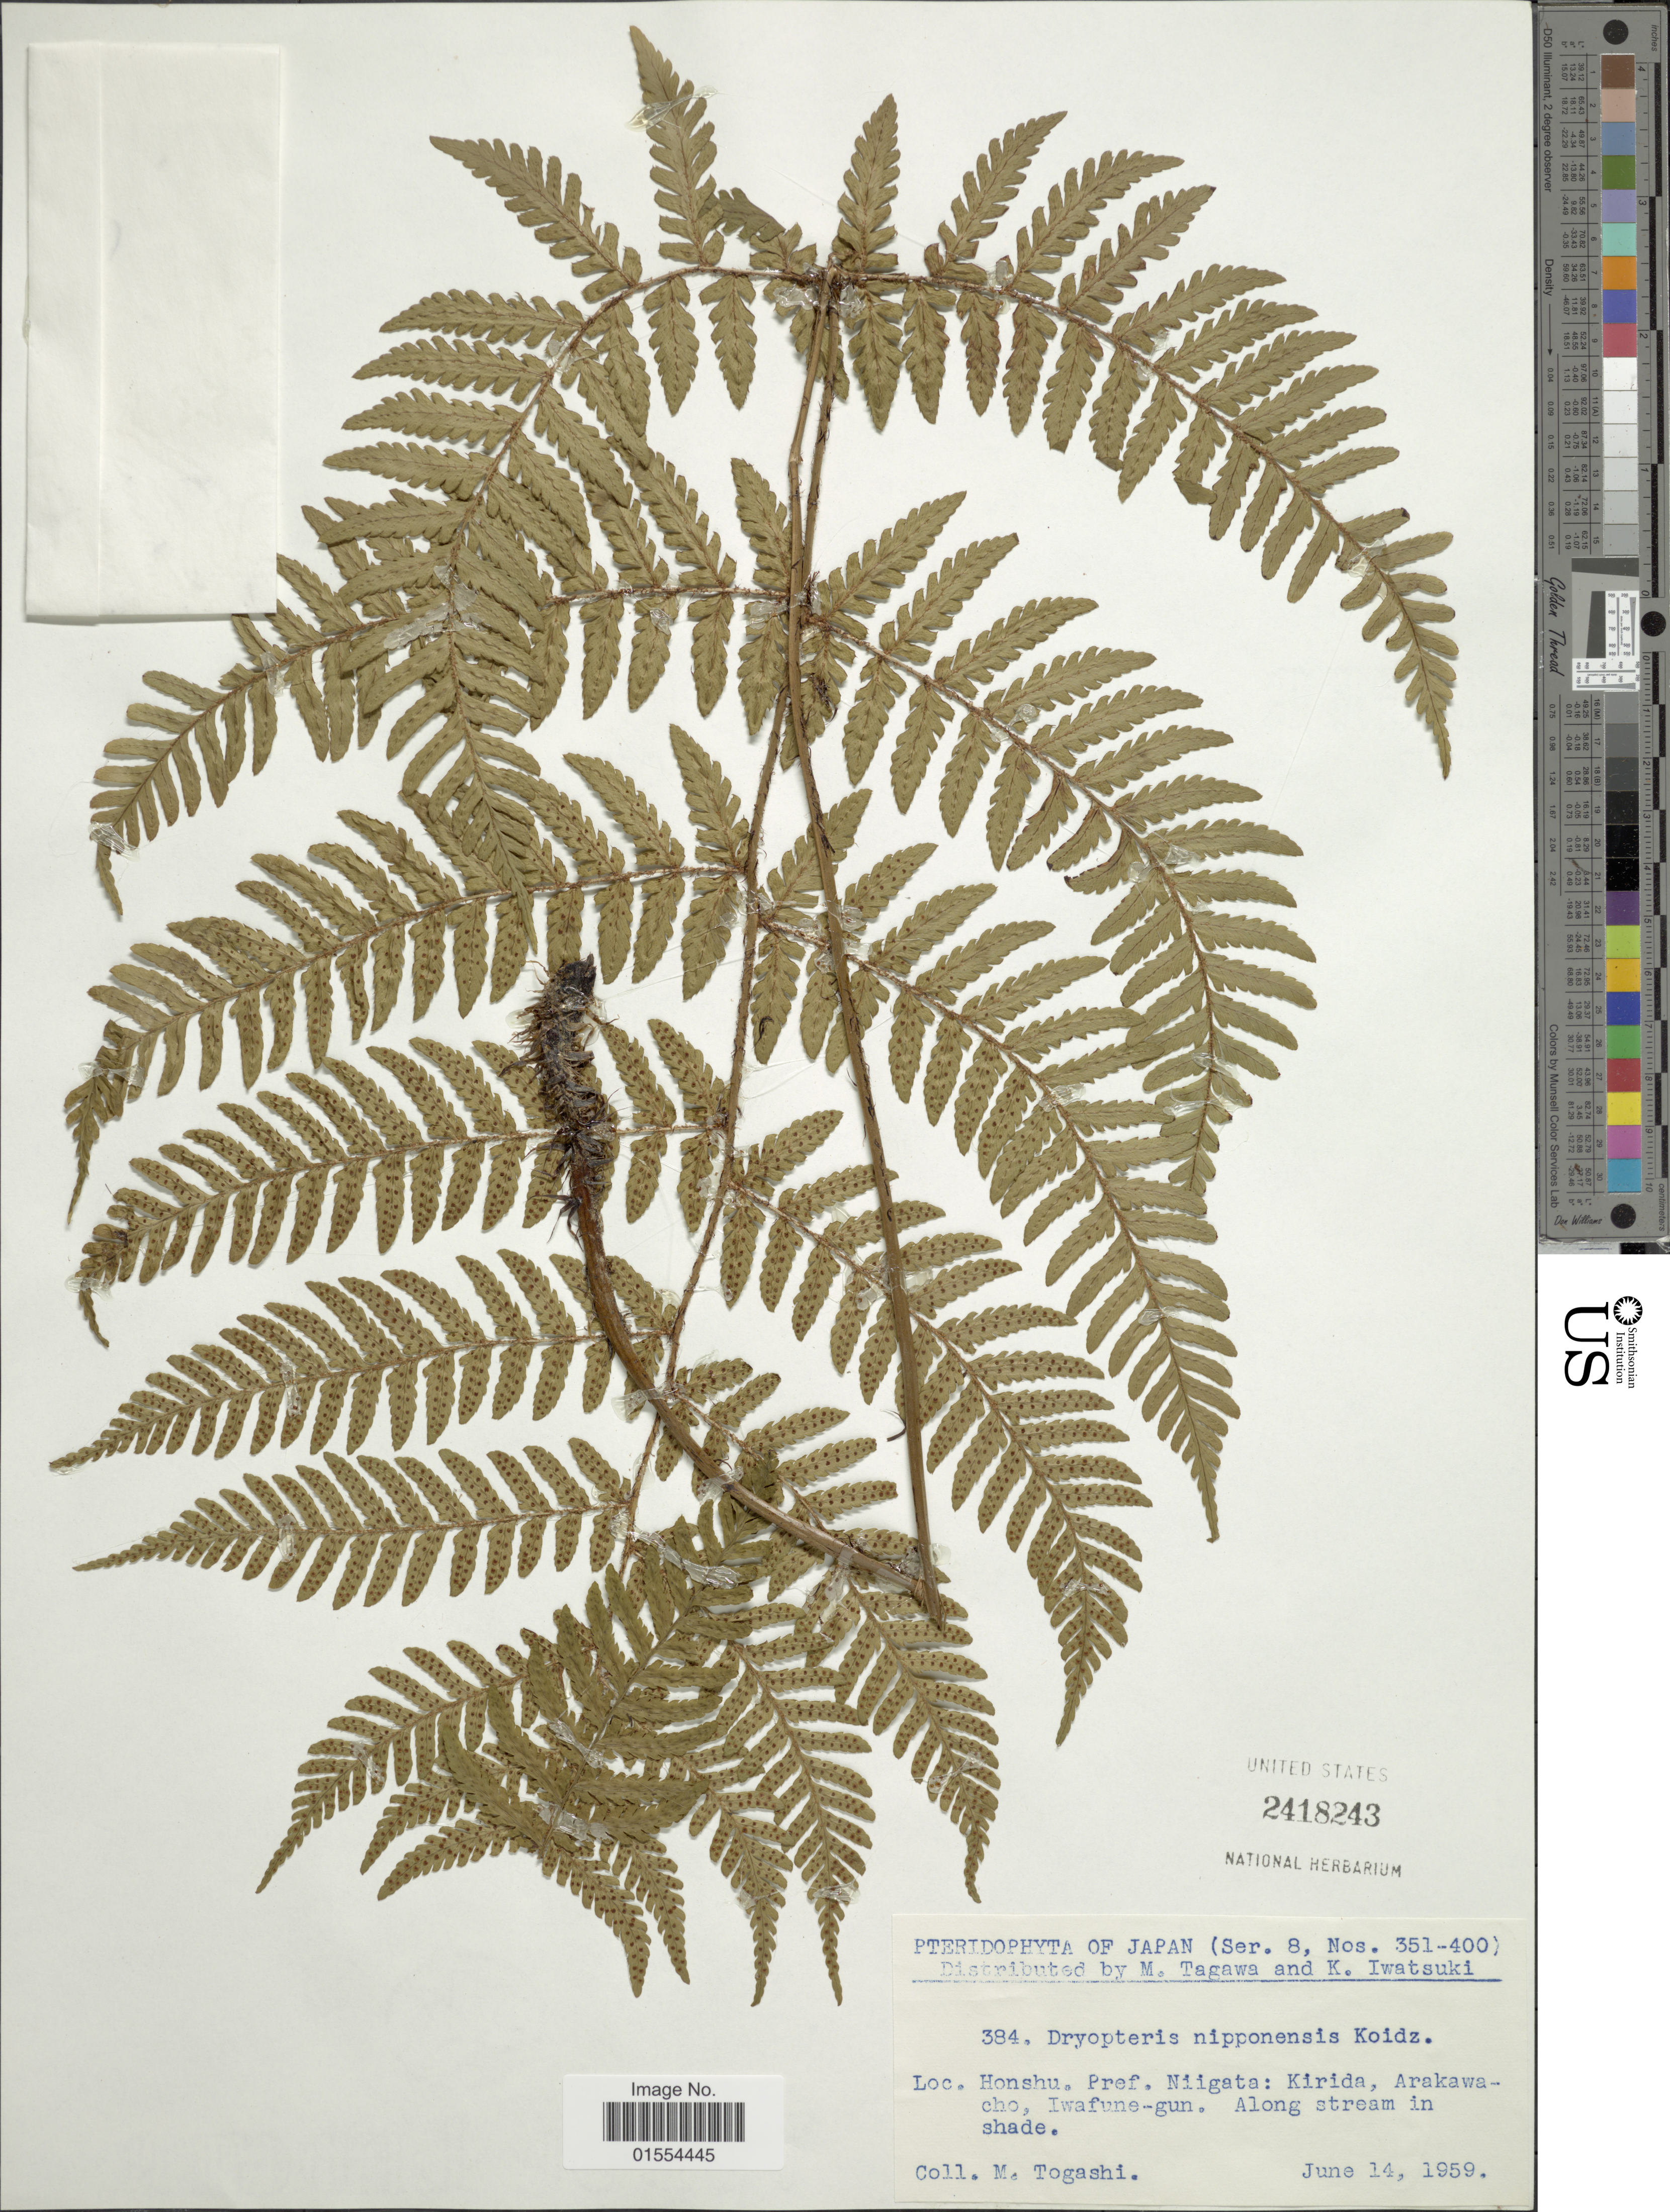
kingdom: Plantae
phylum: Tracheophyta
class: Polypodiopsida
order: Polypodiales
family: Dryopteridaceae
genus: Dryopteris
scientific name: Dryopteris nipponensis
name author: Koidz.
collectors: M. Togashi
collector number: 384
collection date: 1959-06-14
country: Japan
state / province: Niigata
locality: Honshu, Pref. Niigata: Kirida, Arakawacho, Iwafune-gun.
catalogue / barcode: US 2418243